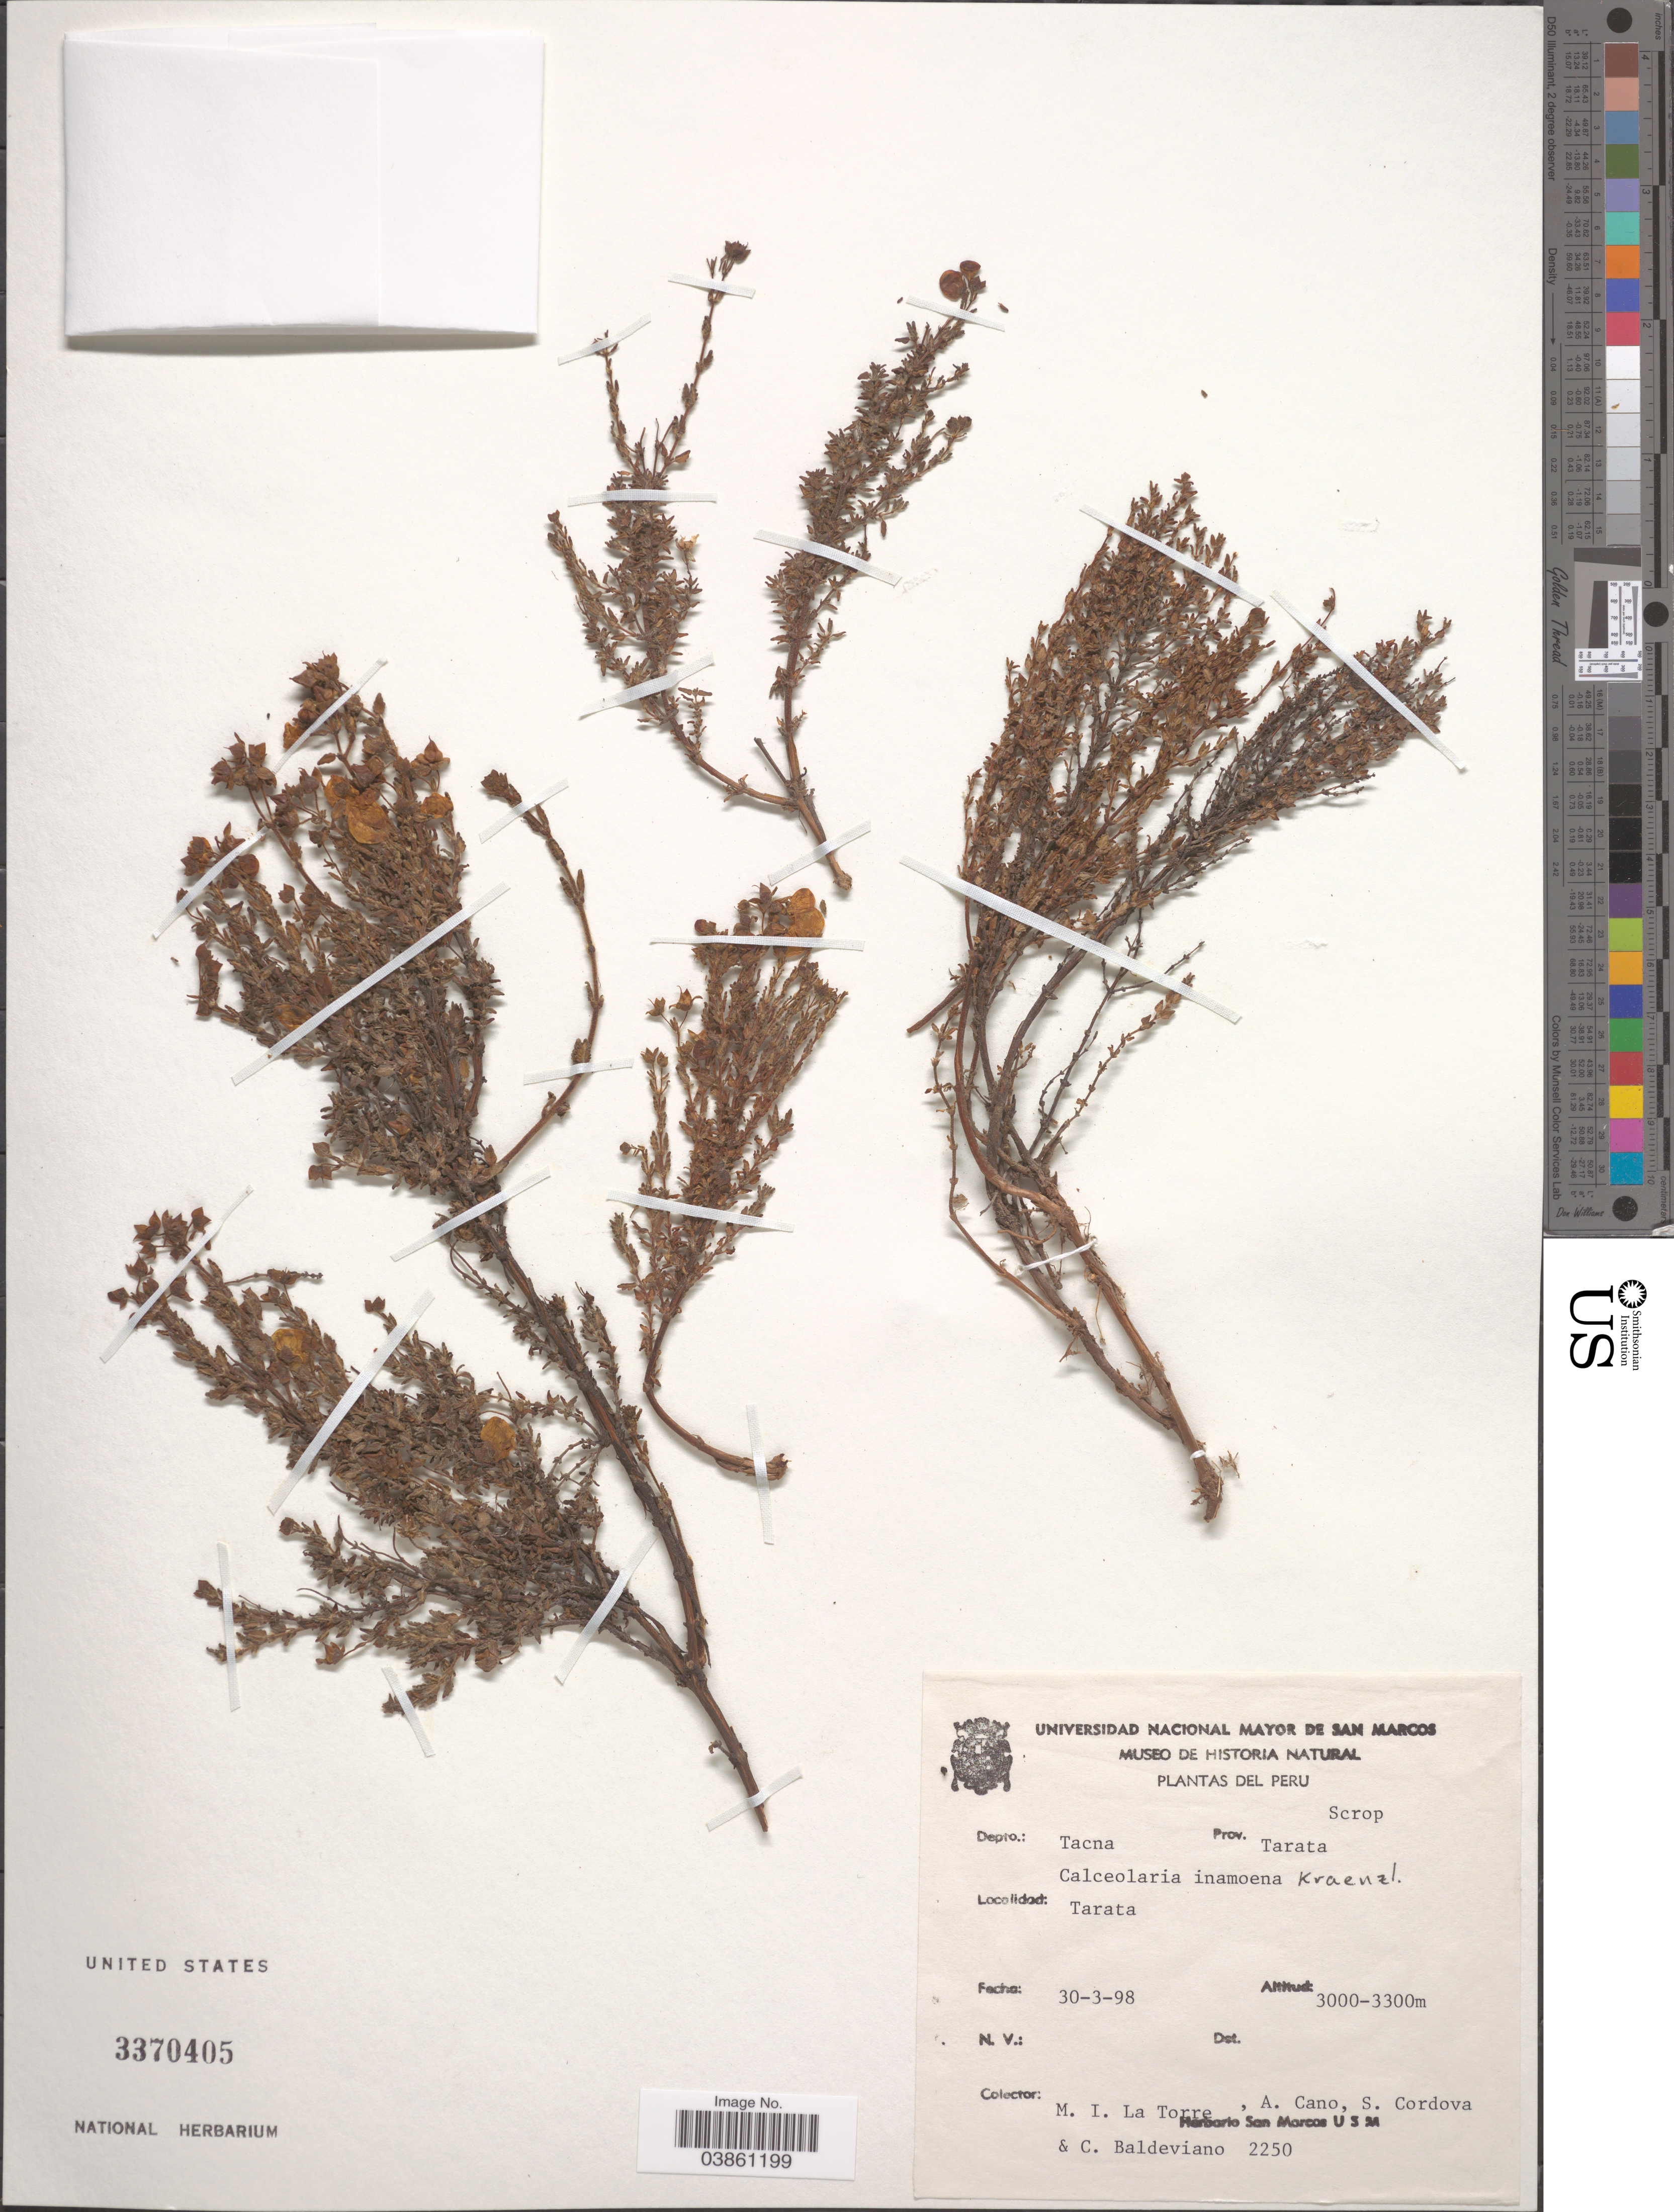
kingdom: Plantae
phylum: Tracheophyta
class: Magnoliopsida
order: Lamiales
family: Calceolariaceae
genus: Calceolaria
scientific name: Calceolaria inamoena subsp. inamoena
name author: Kraenzl.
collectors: M. La Torre, A. Cano, S. Cordova & C. Baldevianio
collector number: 2250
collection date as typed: Transcribed d/m/y: 30/3/98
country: Peru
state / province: Tacna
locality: Depto.: Tacna. Prov. Tarata. Tarata.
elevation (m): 3000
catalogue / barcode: US 3370405